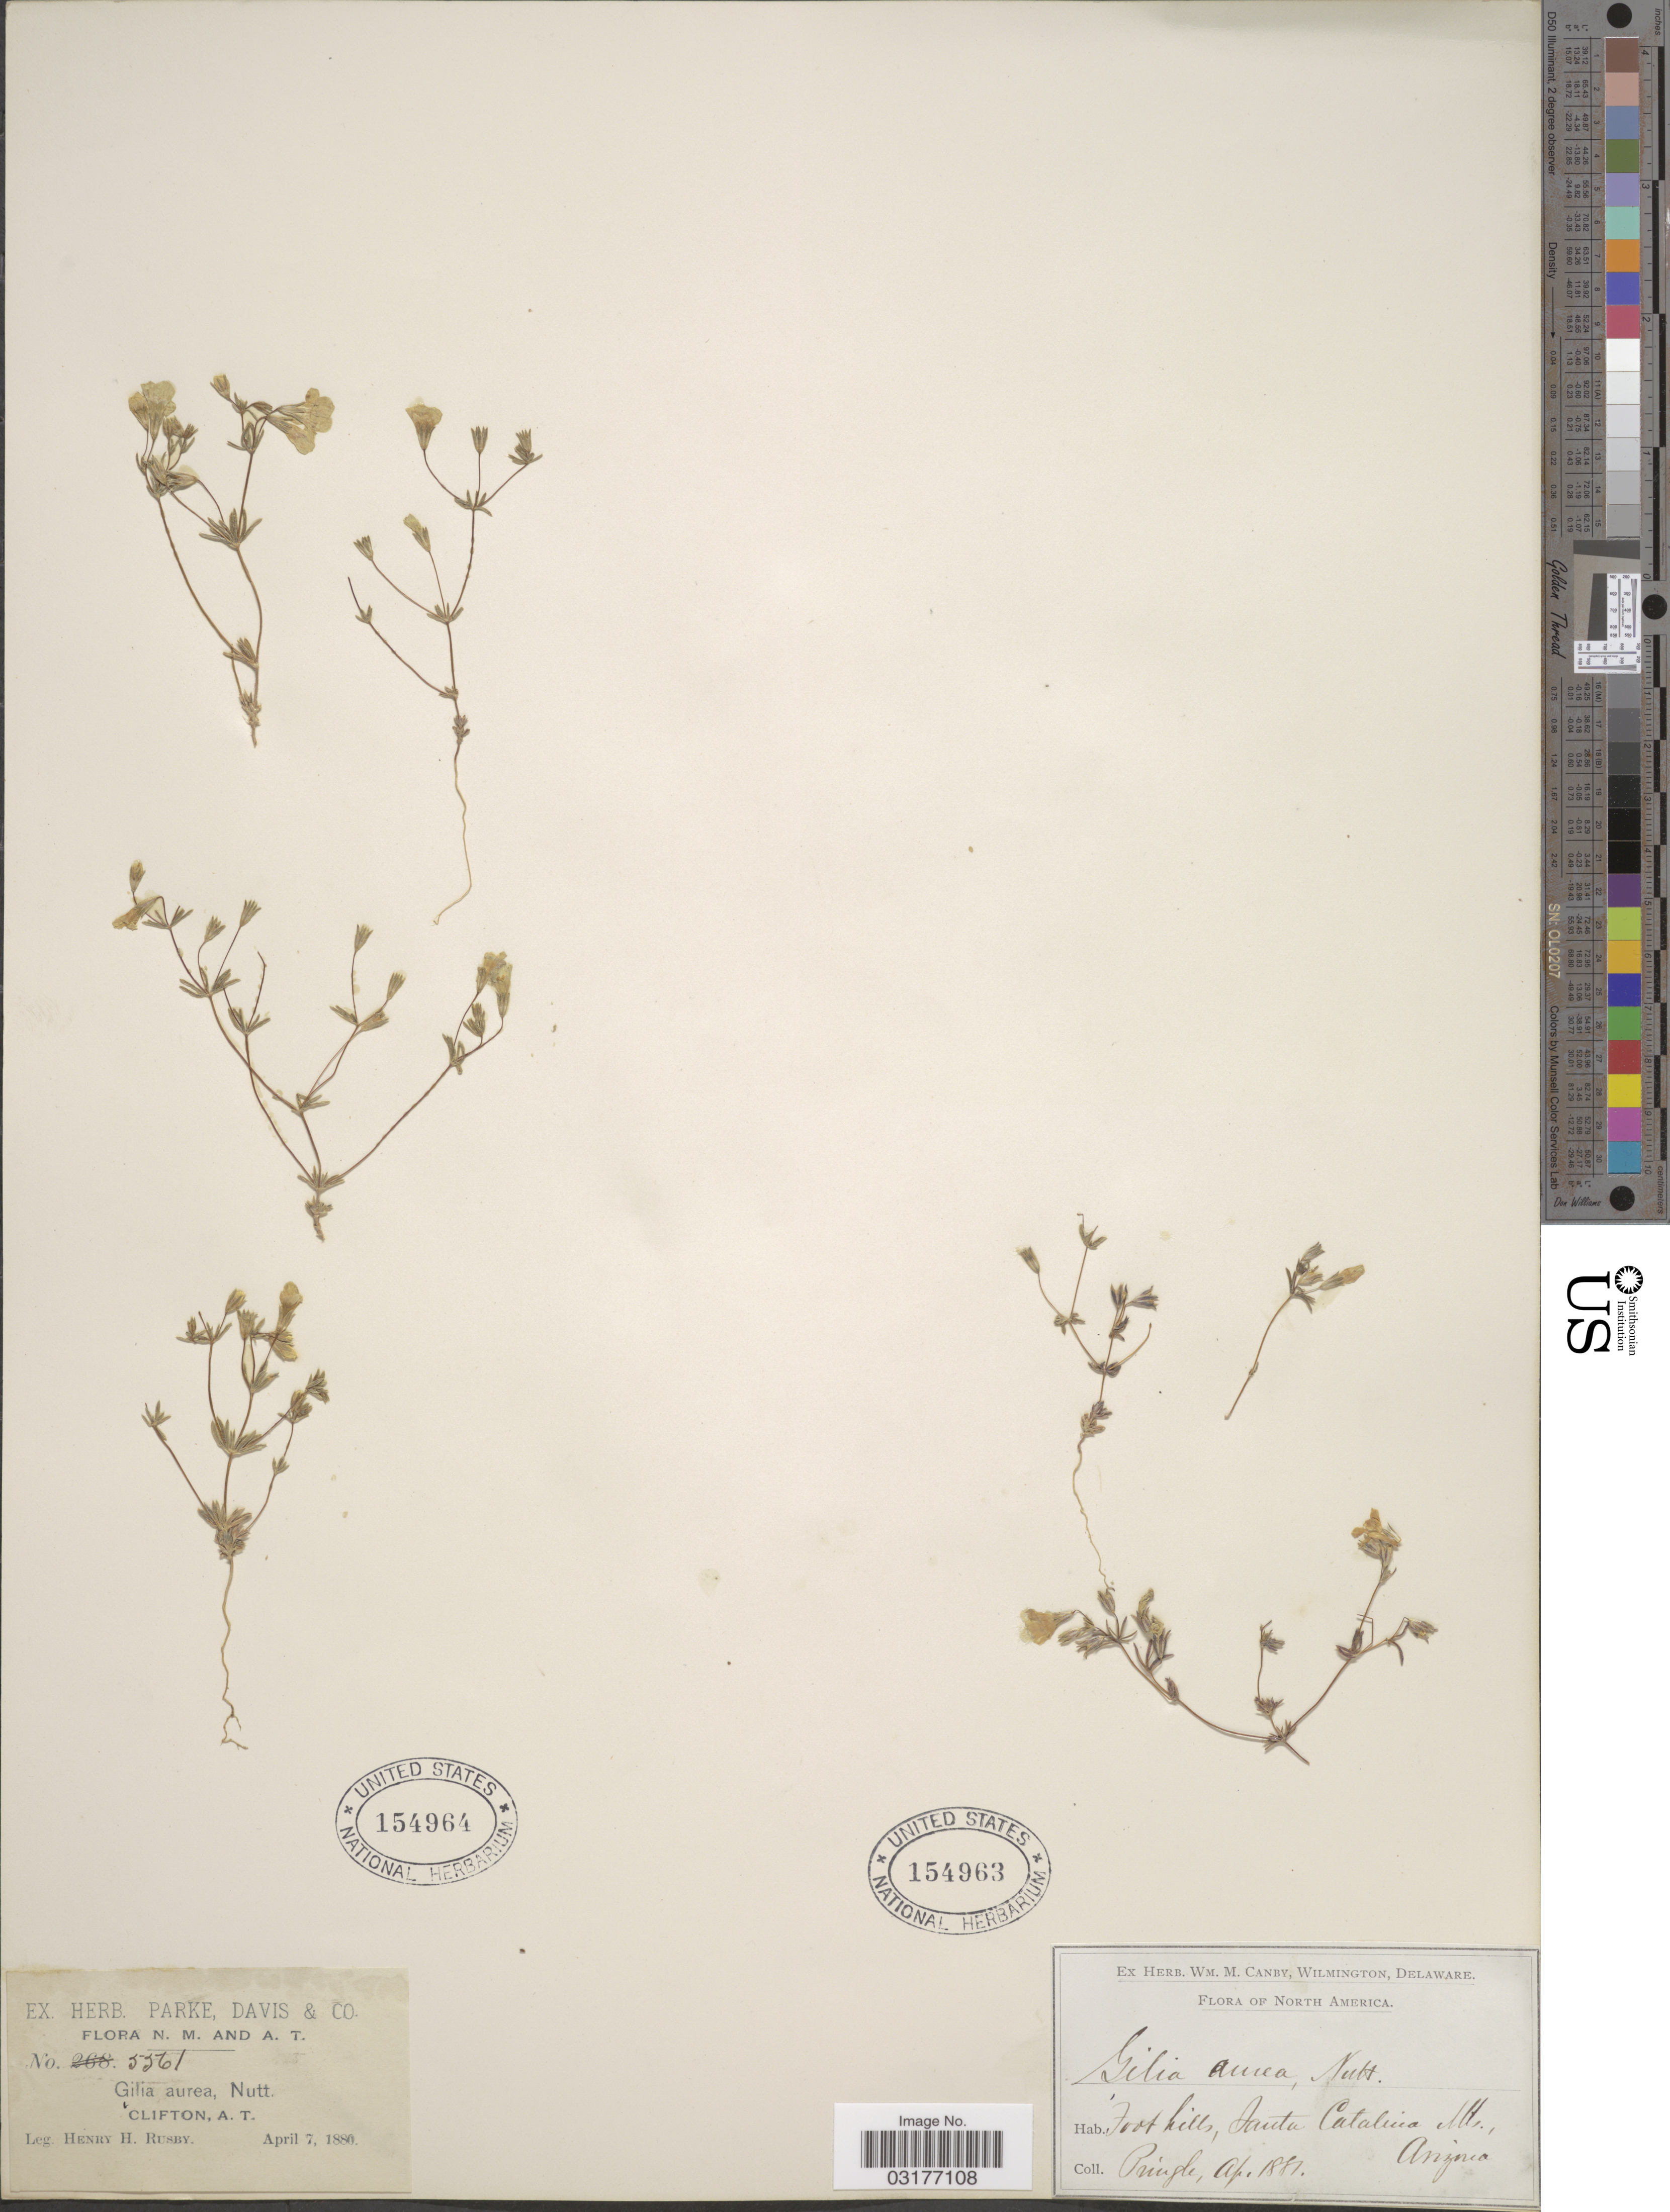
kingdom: Plantae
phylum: Tracheophyta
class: Magnoliopsida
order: Ericales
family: Polemoniaceae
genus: Leptosiphon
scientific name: Leptosiphon chrysanthus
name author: J.M. Porter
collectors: H. H. Rusby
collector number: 5561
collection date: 1880-04-07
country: United States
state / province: Arizona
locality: Clifton, A. T.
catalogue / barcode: US 154964-2